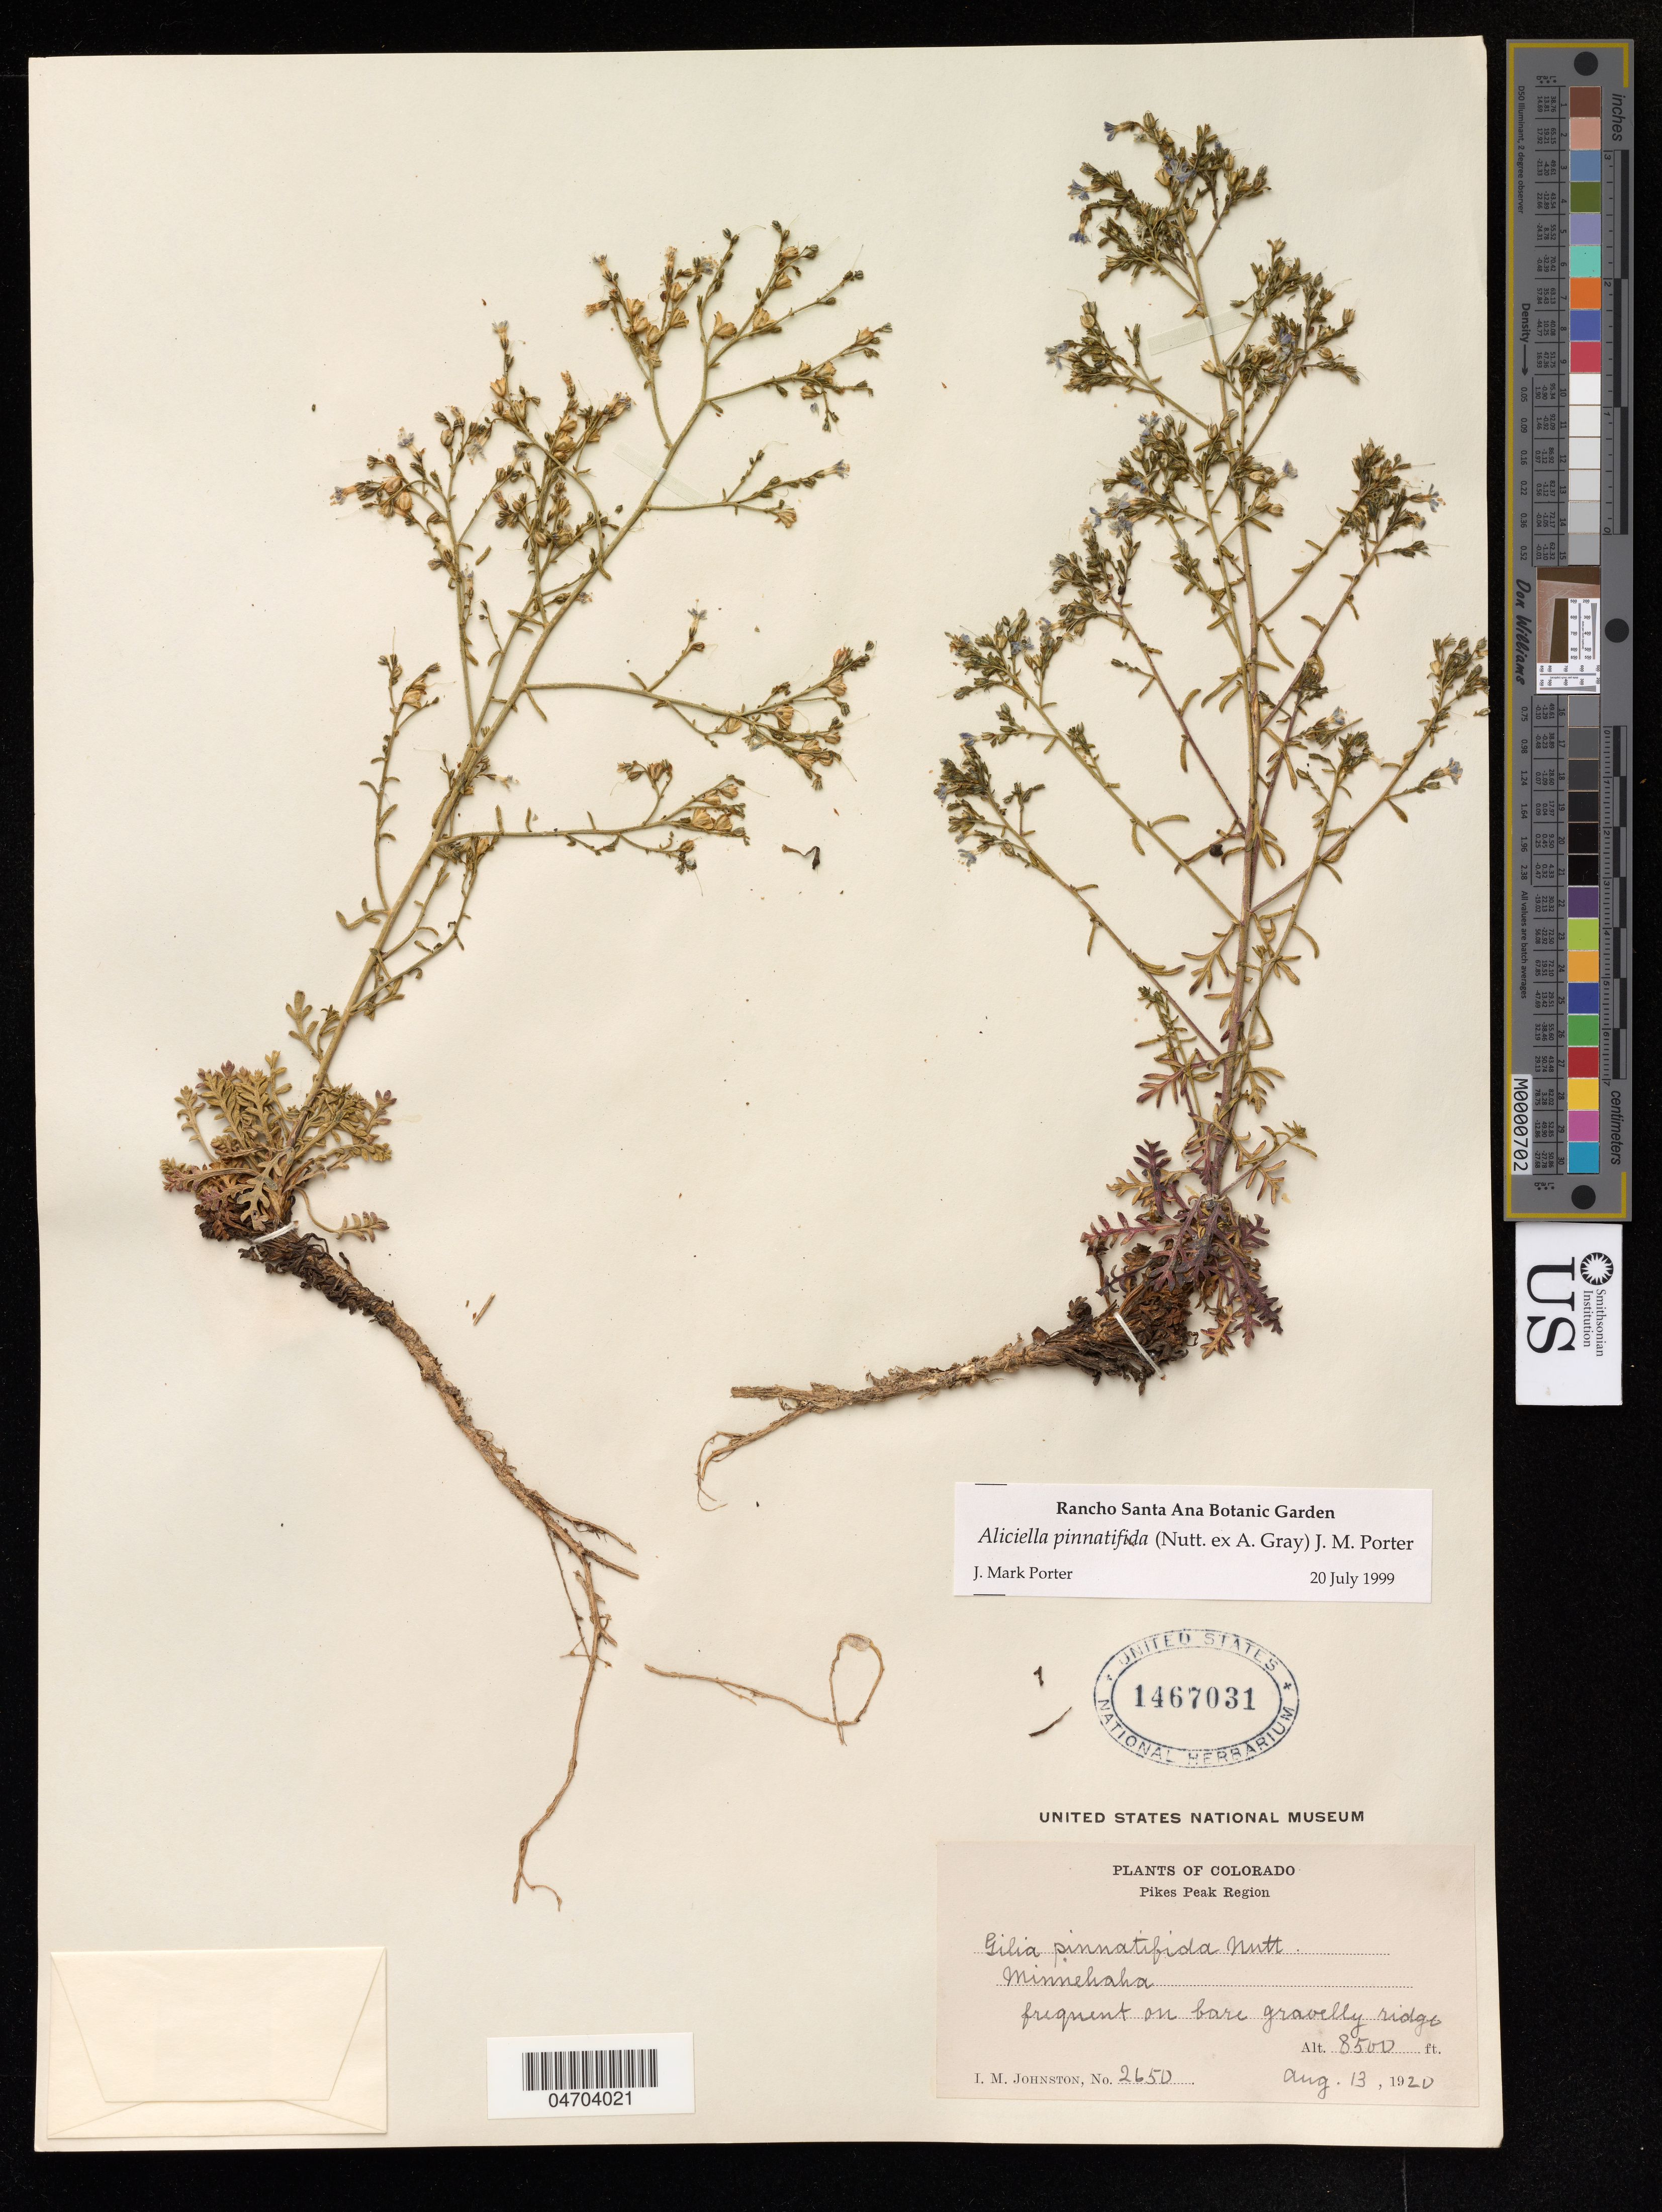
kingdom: Plantae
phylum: Tracheophyta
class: Magnoliopsida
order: Ericales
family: Polemoniaceae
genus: Aliciella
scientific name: Aliciella pinnatifida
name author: (Nutt. ex A. Gray) J.M. Porter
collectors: I. Johnston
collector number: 2650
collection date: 1920-08-13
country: United States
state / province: Colorado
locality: Pikes Peak Region. Minnehaha.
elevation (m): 2591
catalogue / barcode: US 1467031